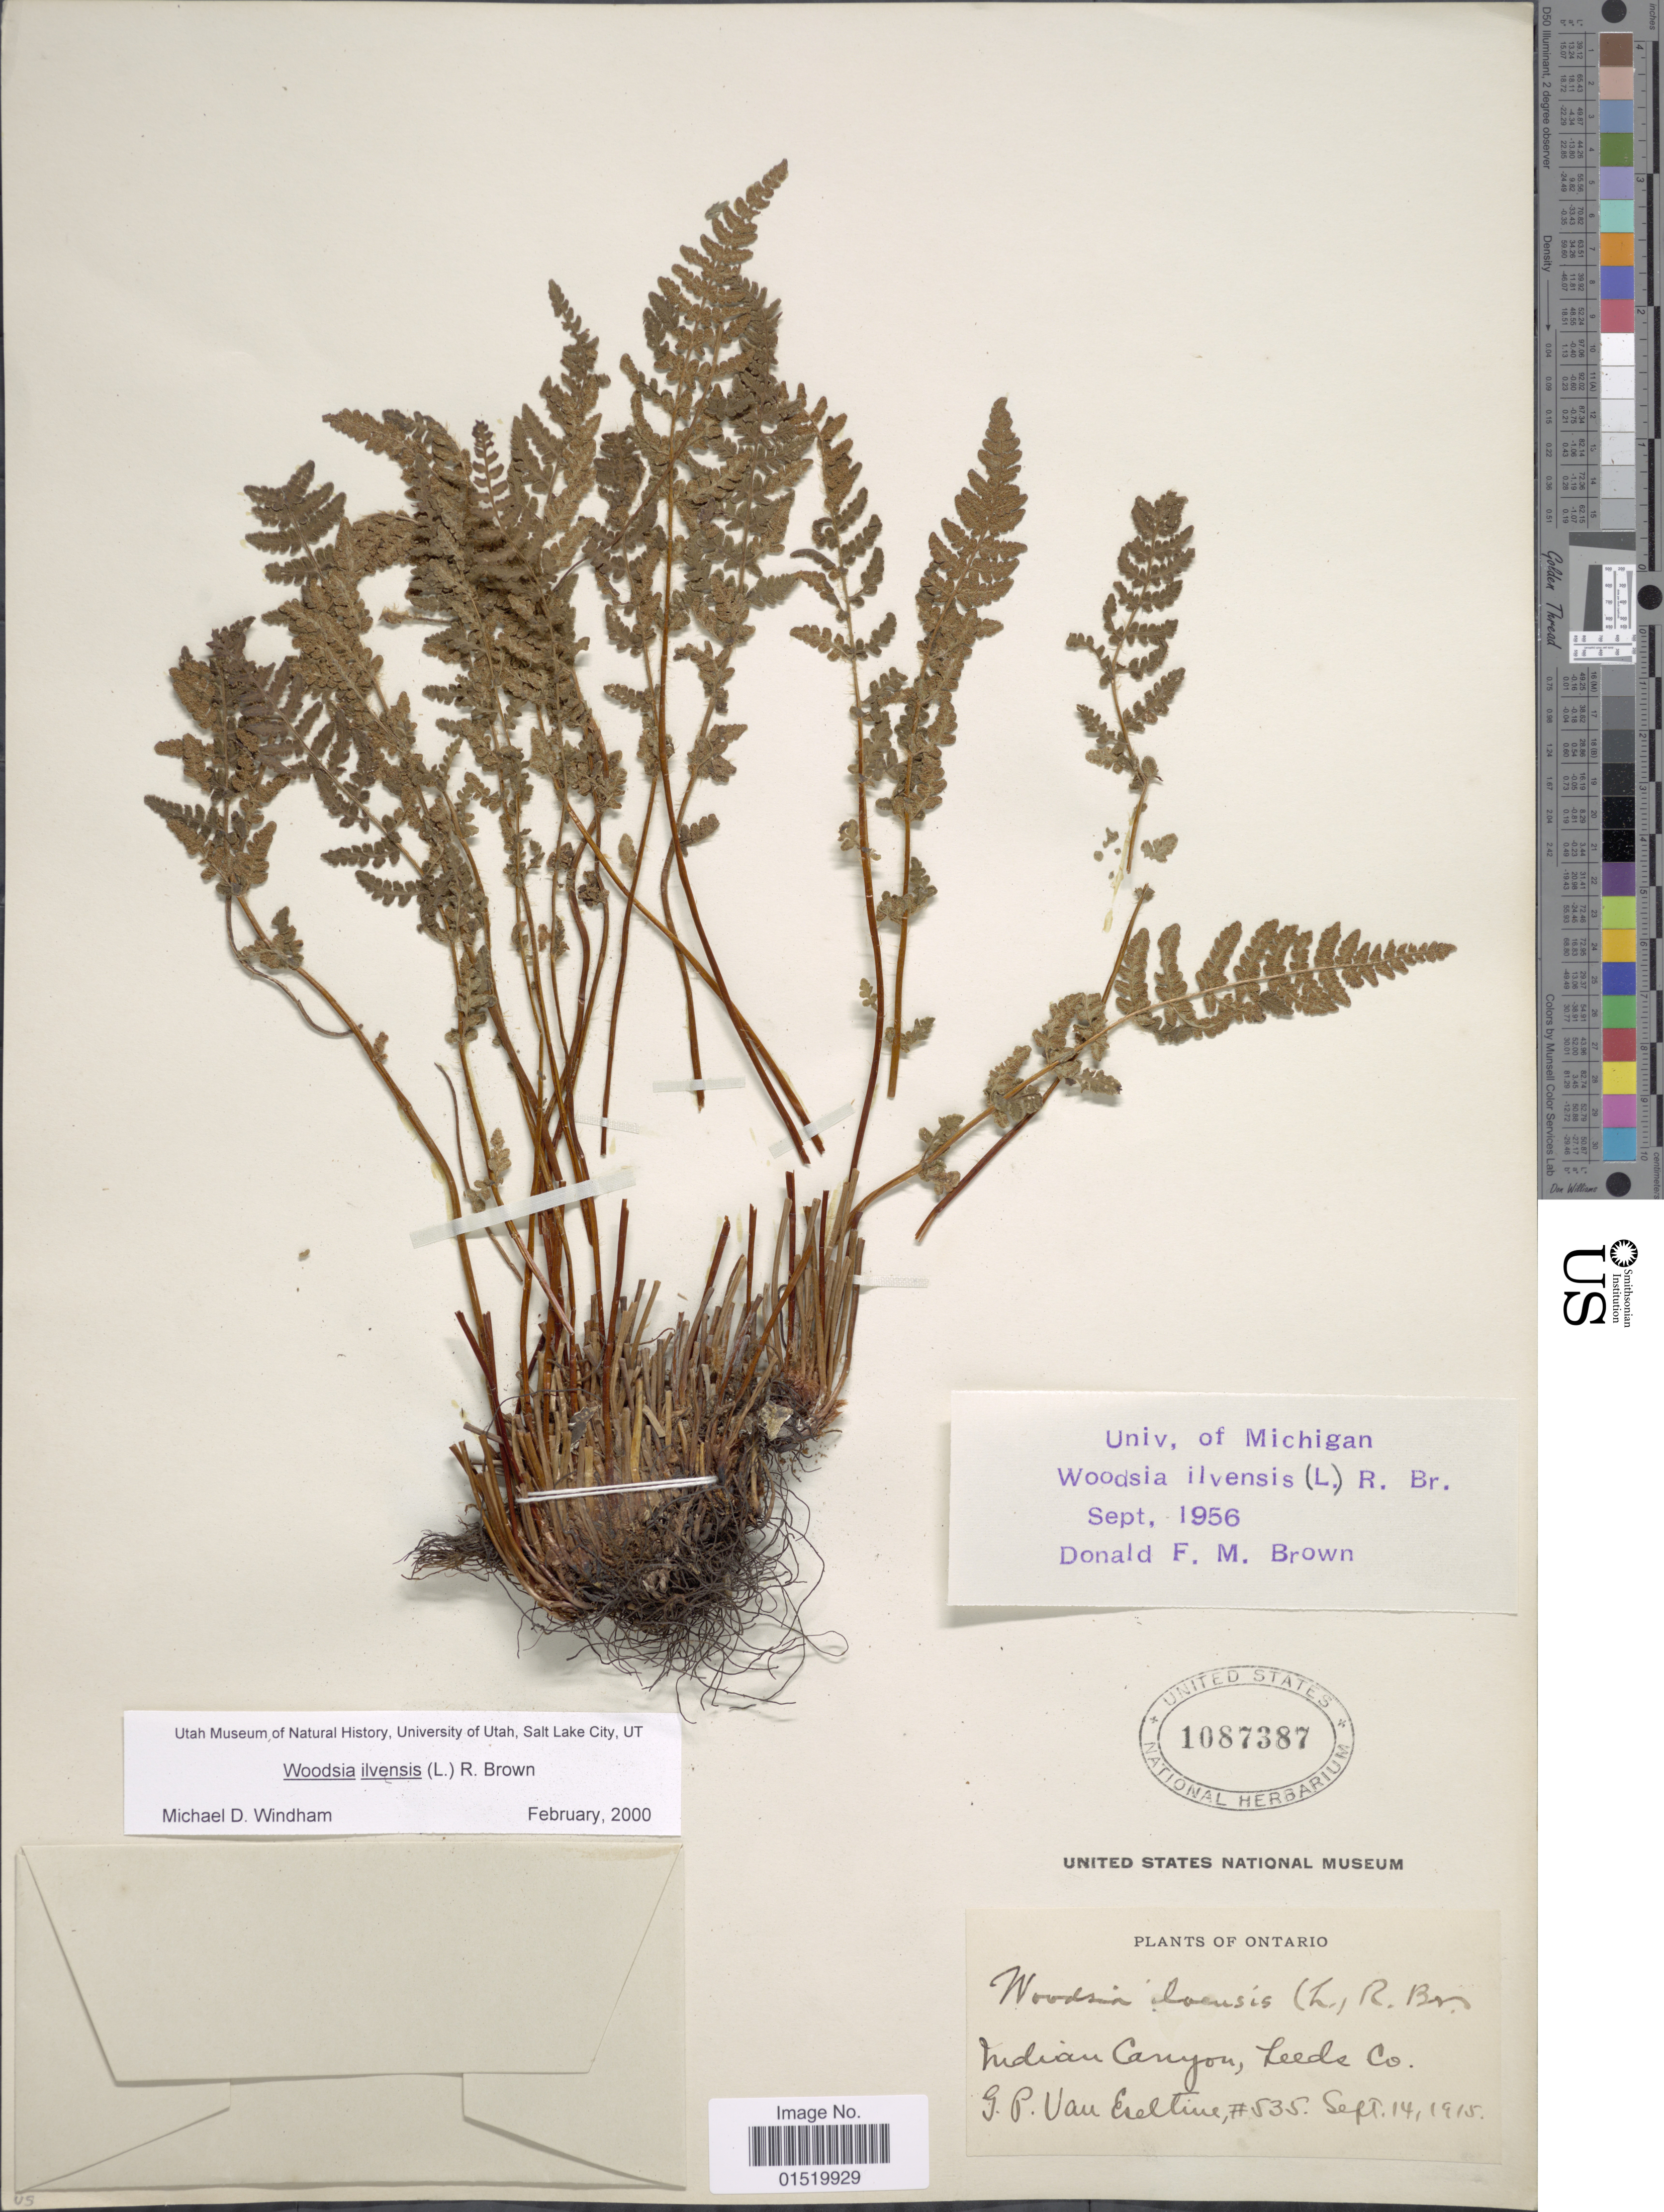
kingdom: Plantae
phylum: Tracheophyta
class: Polypodiopsida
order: Polypodiales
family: Woodsiaceae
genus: Woodsia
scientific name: Woodsia ilvensis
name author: (L.) R. Br.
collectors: G. P. Van Eseltine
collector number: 535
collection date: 1915-09-14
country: Canada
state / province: Ontario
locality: Indian Canyon, Leeds co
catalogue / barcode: US 1087387